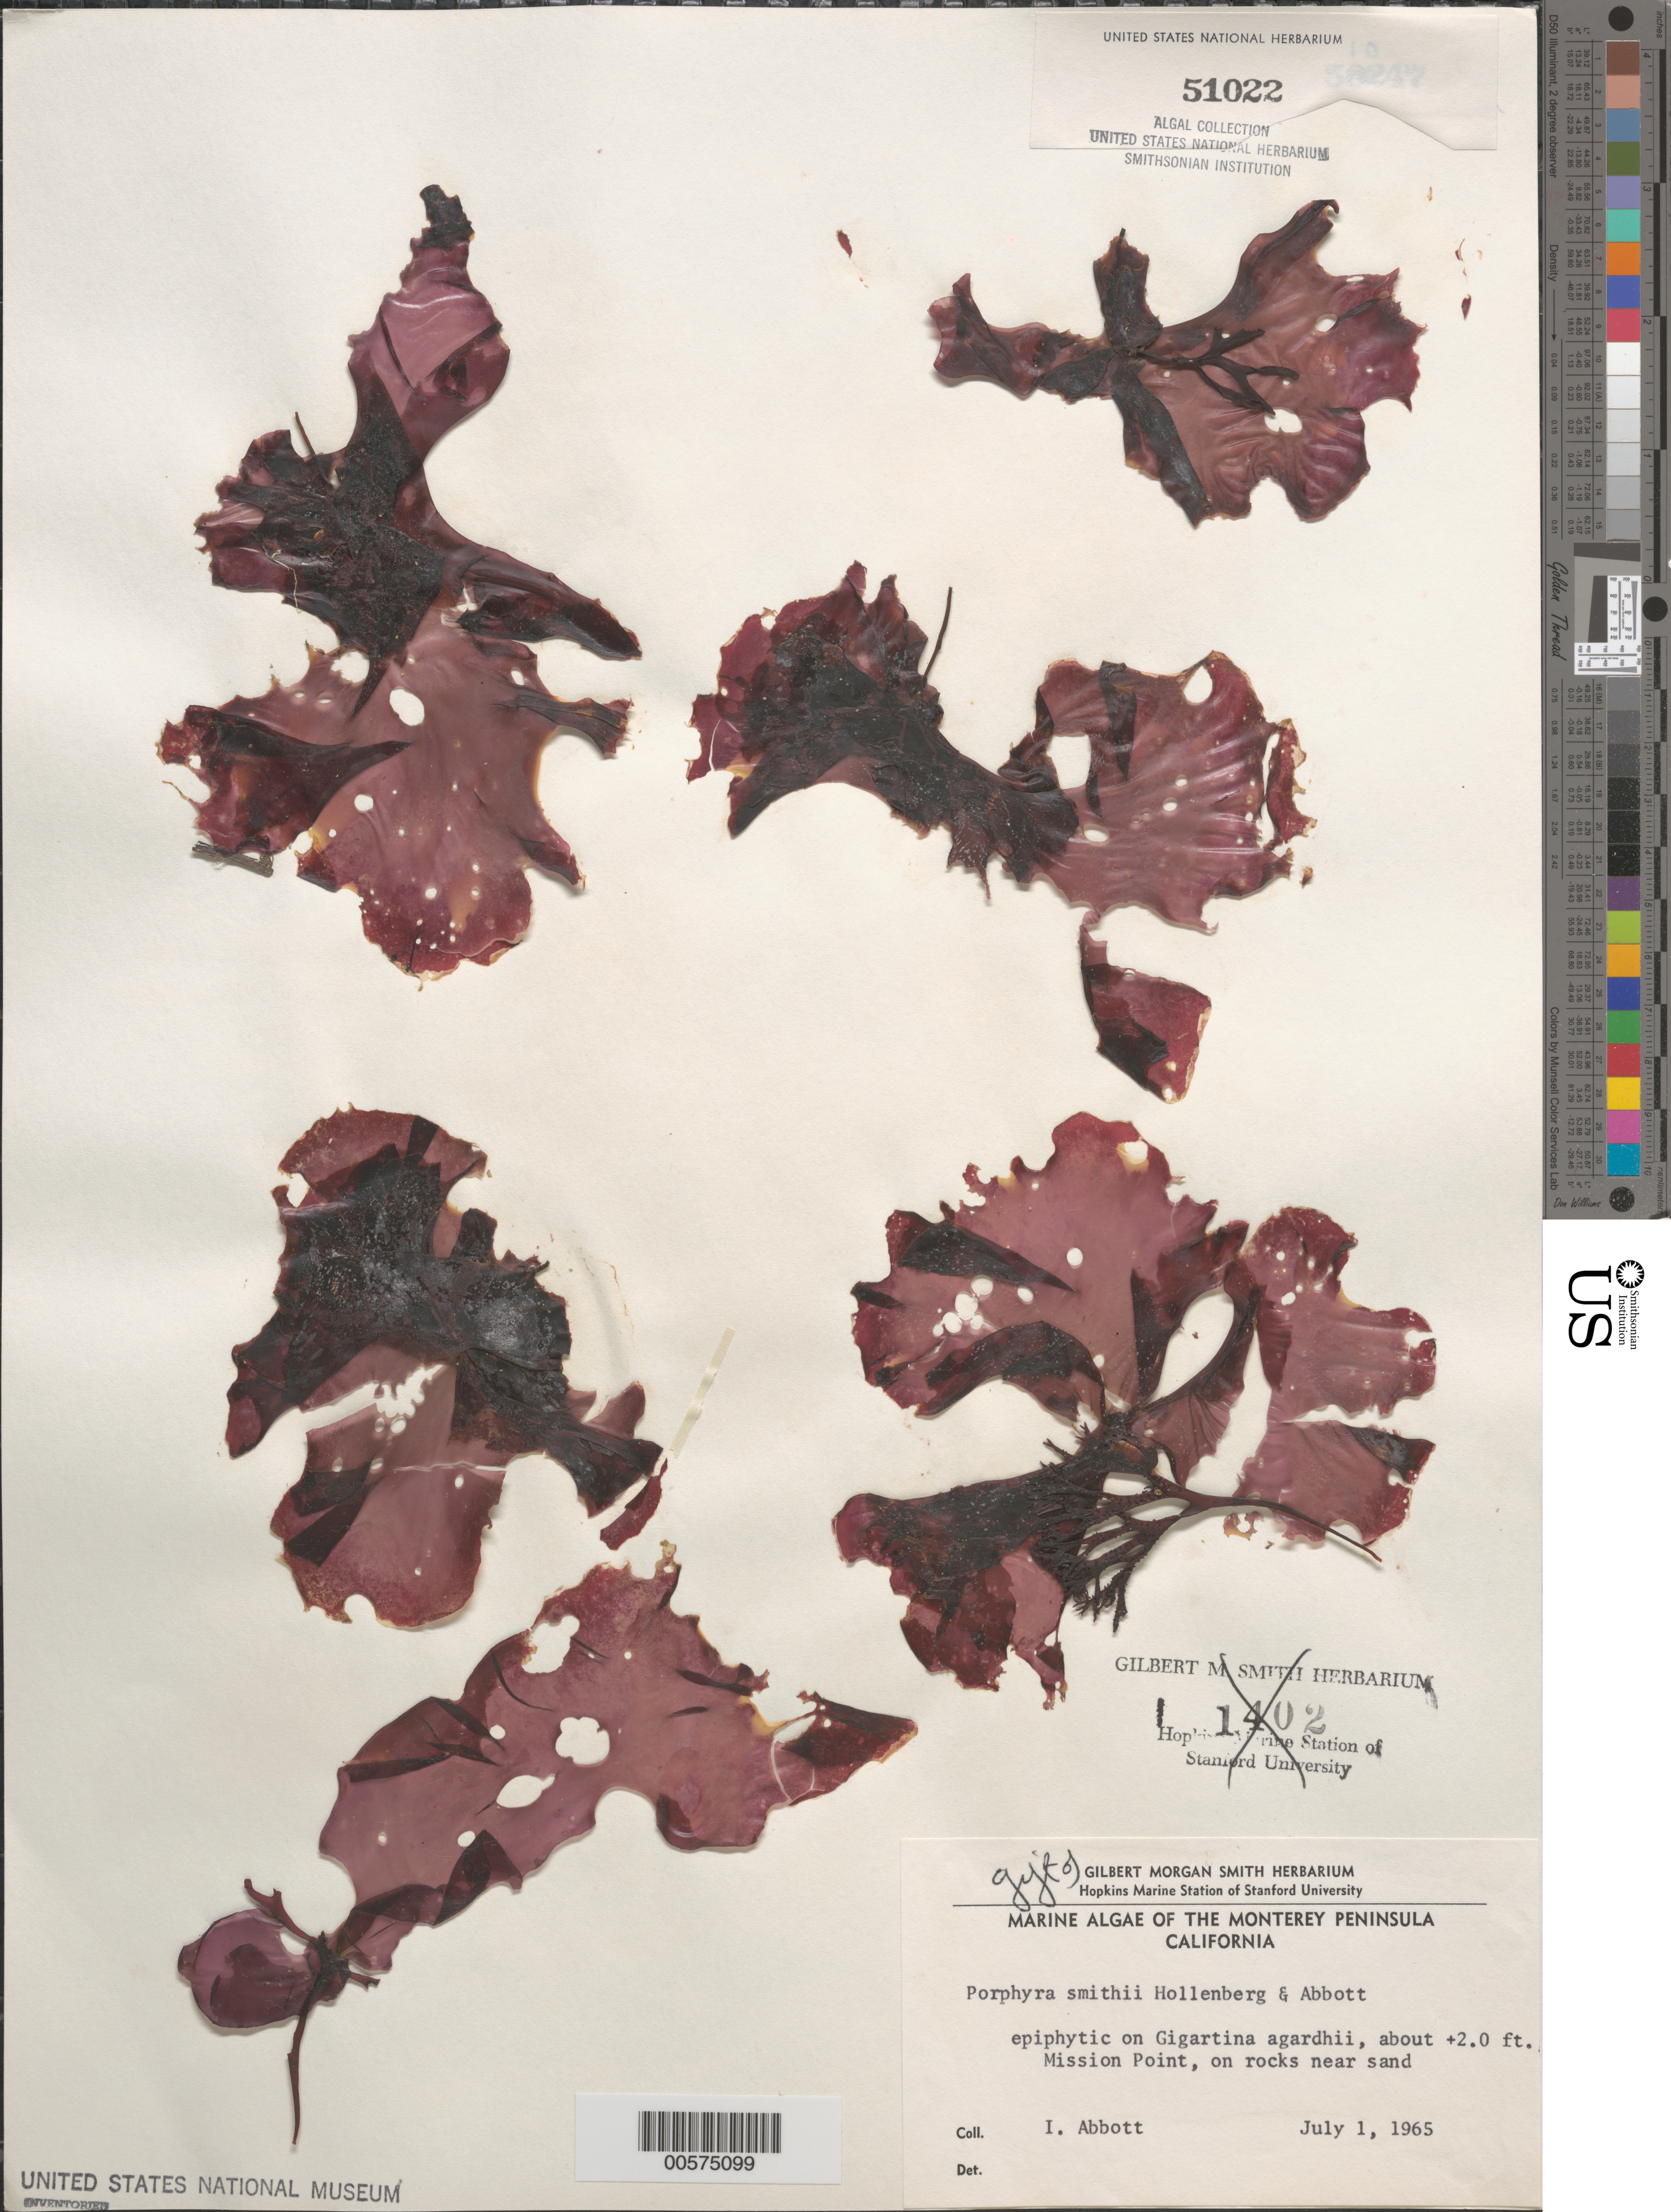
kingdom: Plantae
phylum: Rhodophyta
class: Bangiophyceae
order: Bangiales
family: Bangiaceae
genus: Pyropia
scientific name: Pyropia smithii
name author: (Hollenb. & I.A. Abbott) S.C. Lindstrom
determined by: Algae name updating Project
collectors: I. A. Abbott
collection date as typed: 01 Jul 1965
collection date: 1965-07-01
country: United States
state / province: California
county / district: Monterey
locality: Mission Point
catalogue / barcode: US 51022